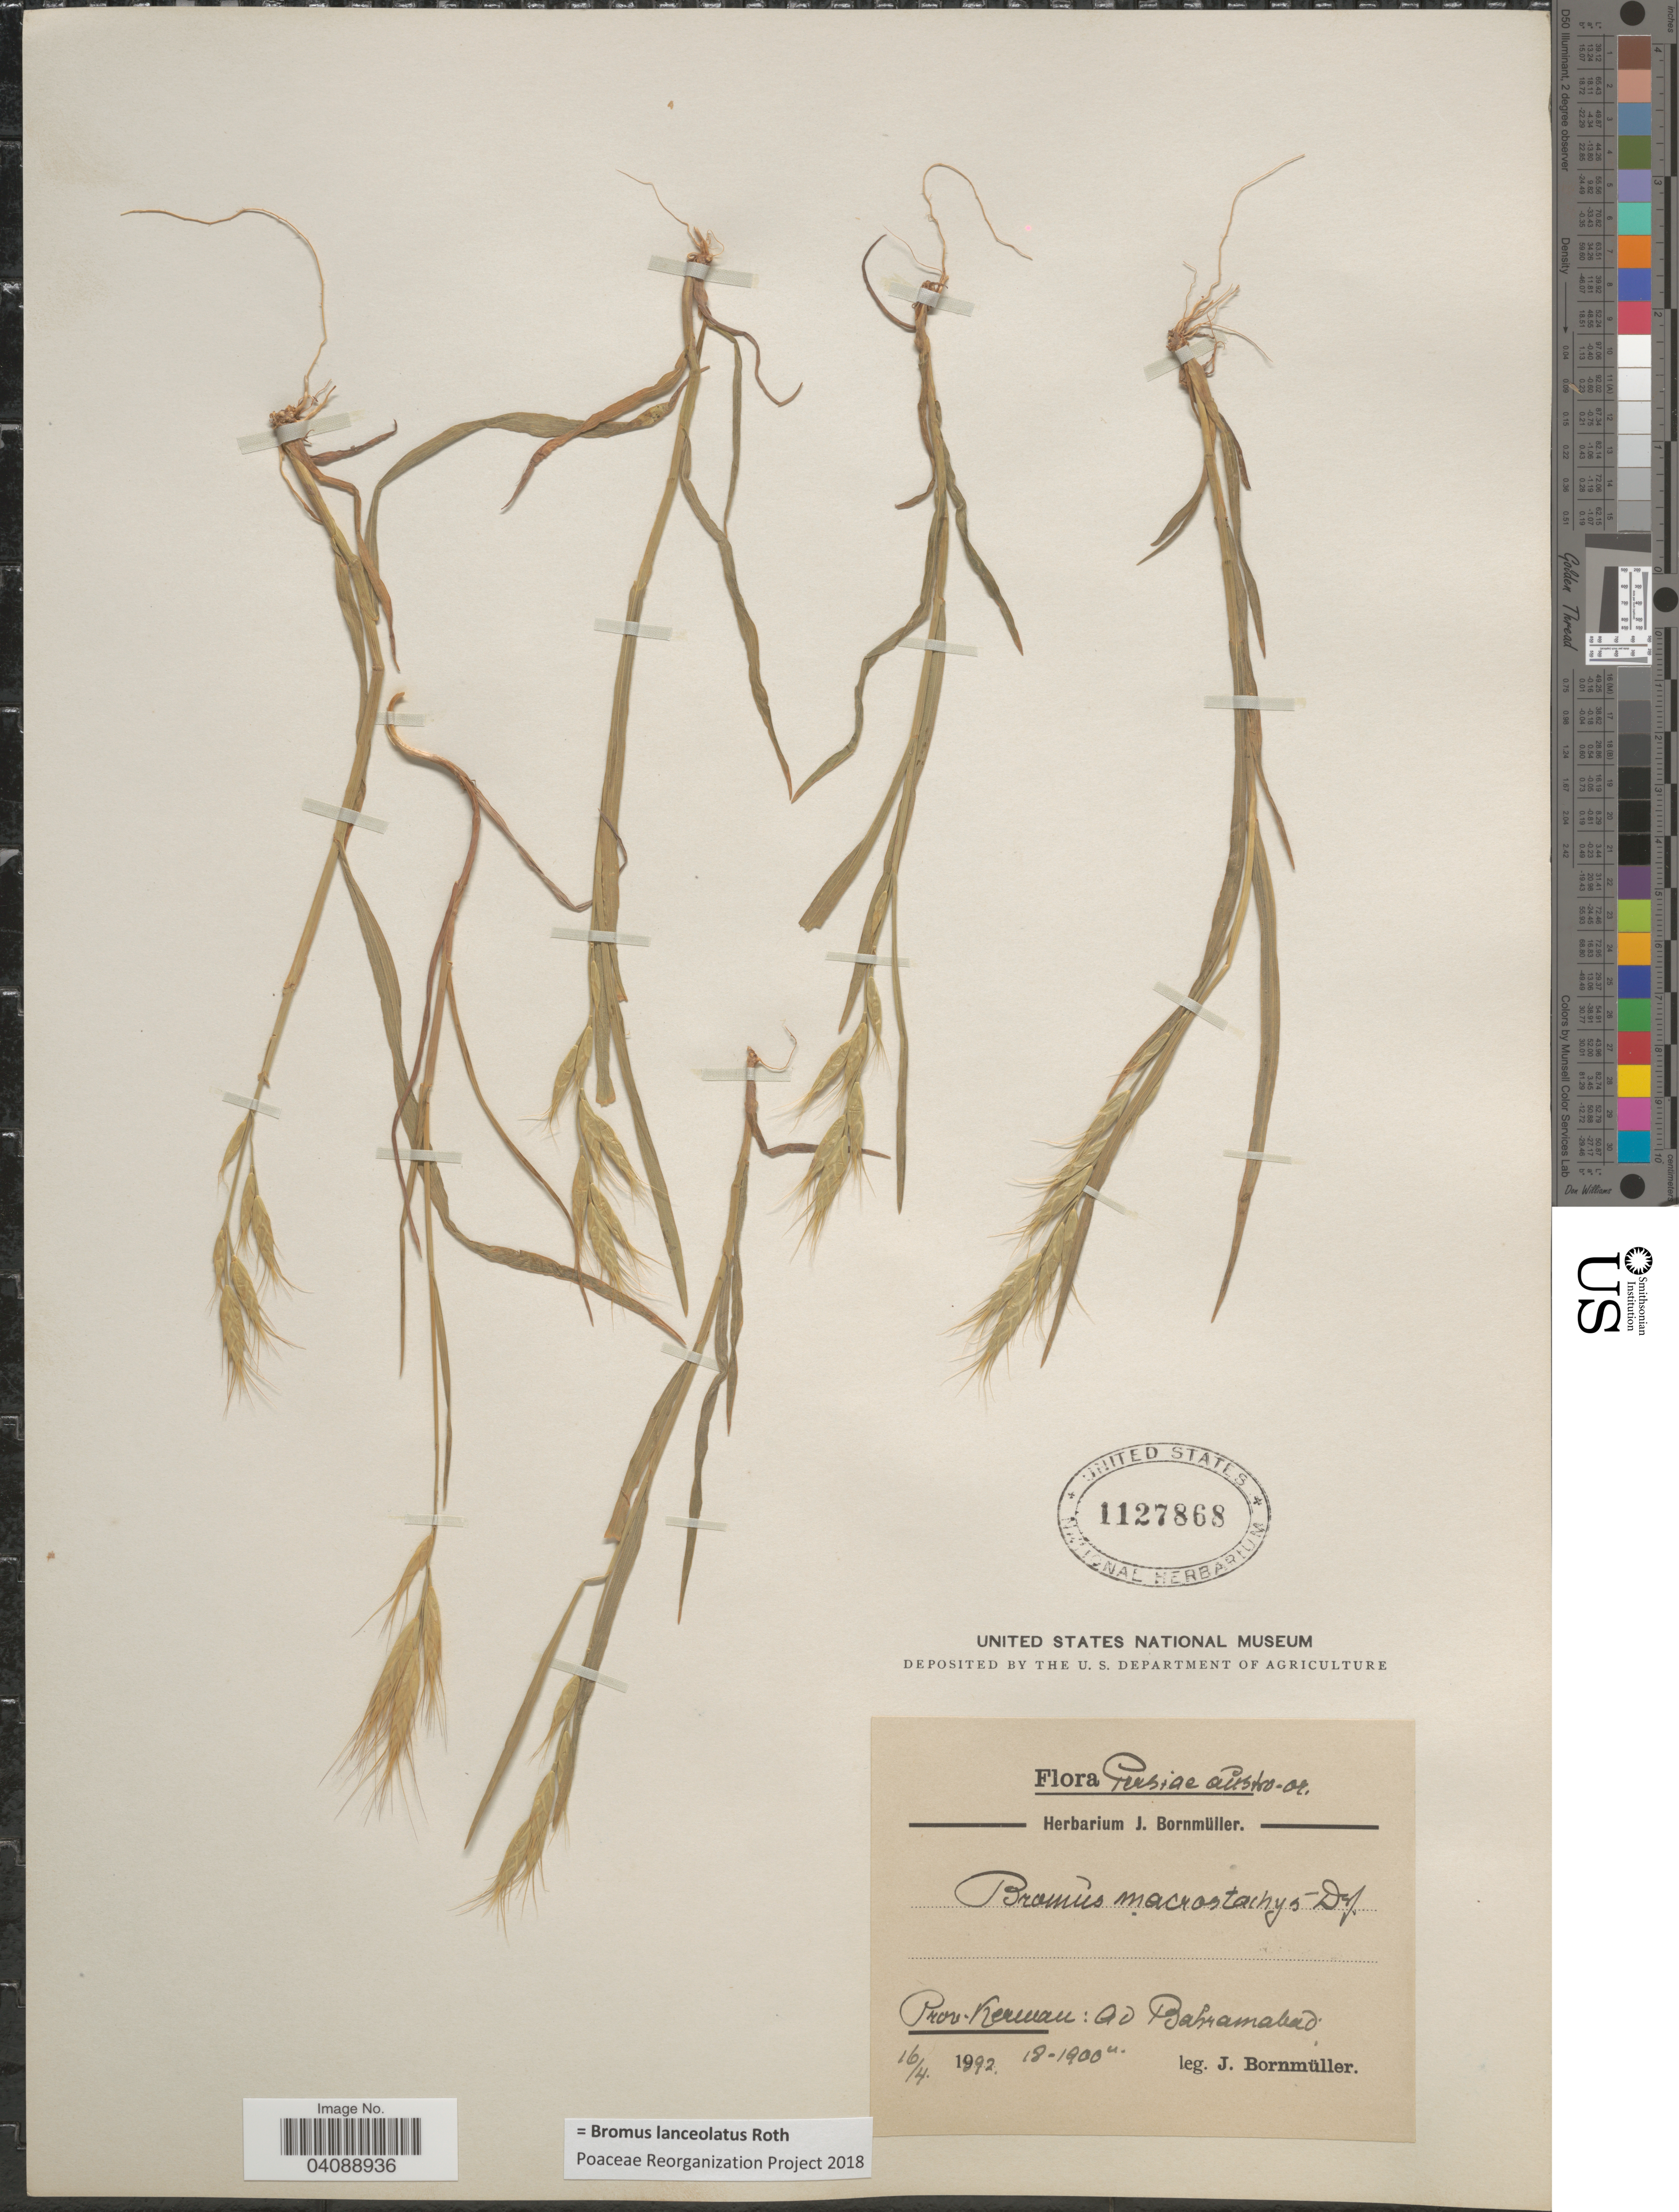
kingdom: Plantae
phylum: Tracheophyta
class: Liliopsida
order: Poales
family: Poaceae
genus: Bromus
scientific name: Bromus lanceolatus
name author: Roth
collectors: J. Bornmüller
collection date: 1992-04-16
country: Iran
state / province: Kerman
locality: Persiae austro-or. Prov. Kerman: ad Bahramabad.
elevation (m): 1800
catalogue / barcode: US 1127868